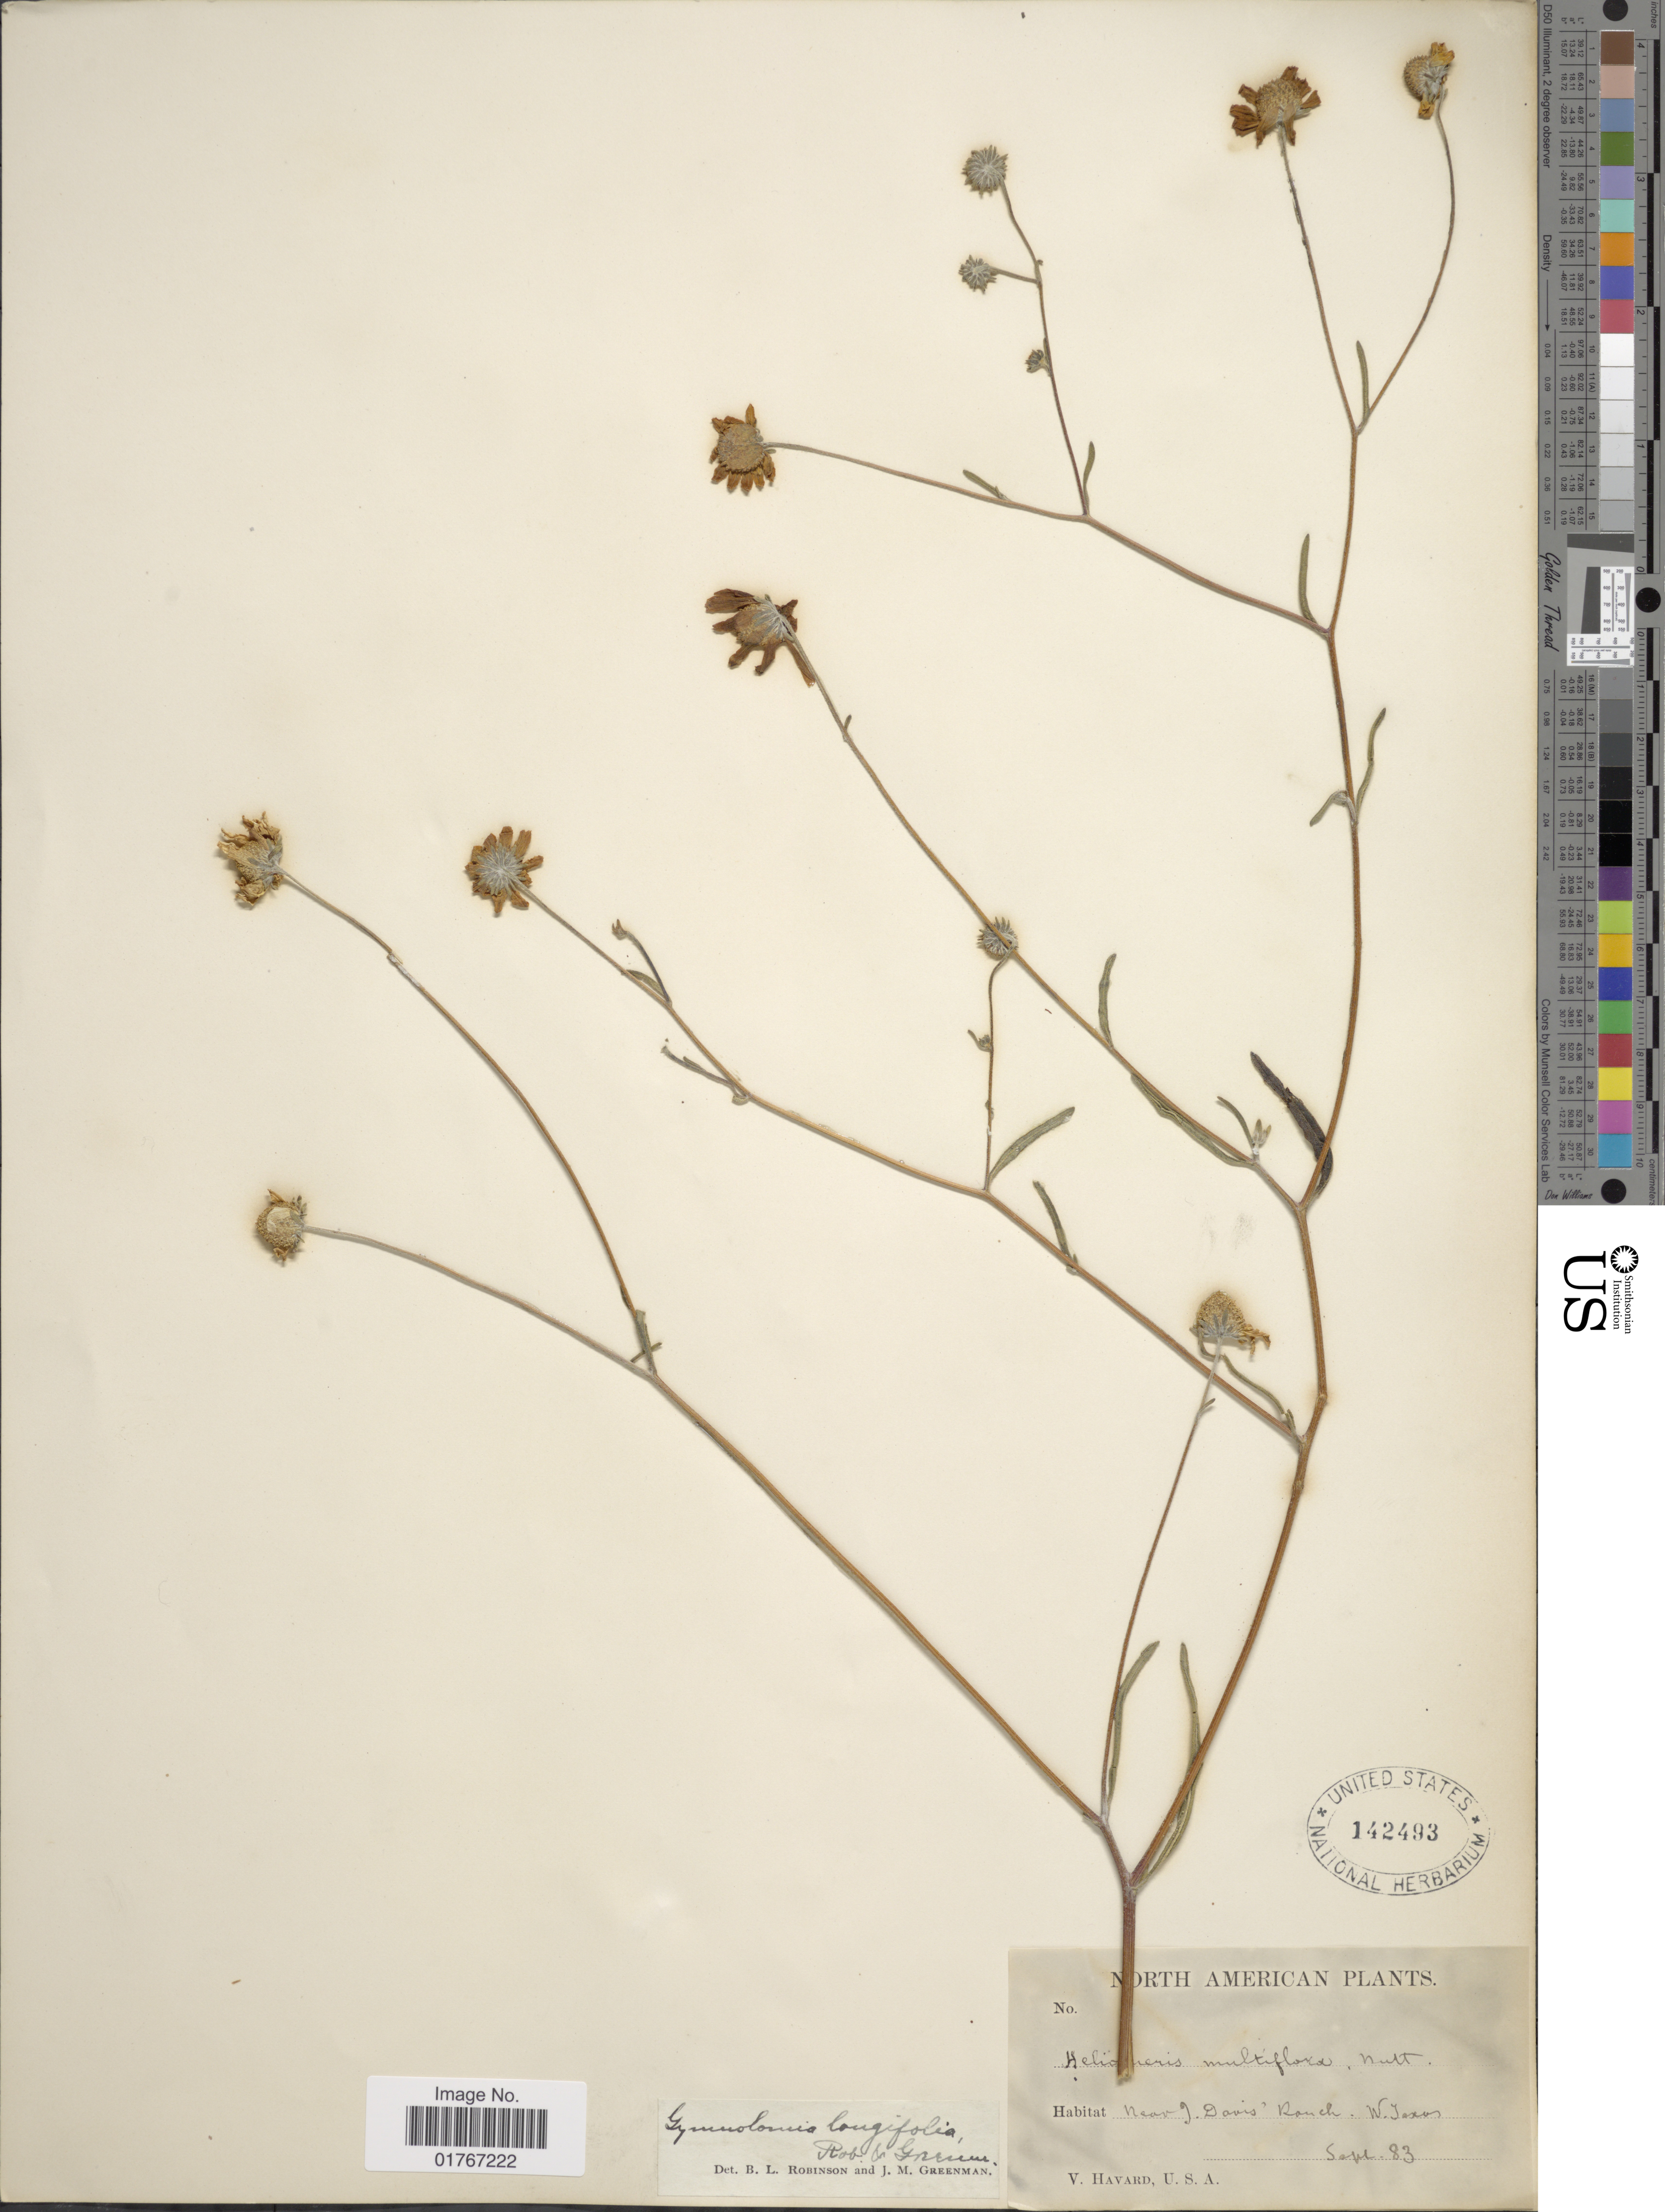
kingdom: Plantae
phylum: Tracheophyta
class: Magnoliopsida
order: Asterales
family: Asteraceae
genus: Heliomeris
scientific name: Heliomeris longifolia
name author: (B.L. Rob.) Cockerell & Greenm.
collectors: V. Havard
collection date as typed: Transcribed d/m/y: /8/83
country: United States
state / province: Texas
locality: Near J Davis Ranch, W Texas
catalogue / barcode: US 142493